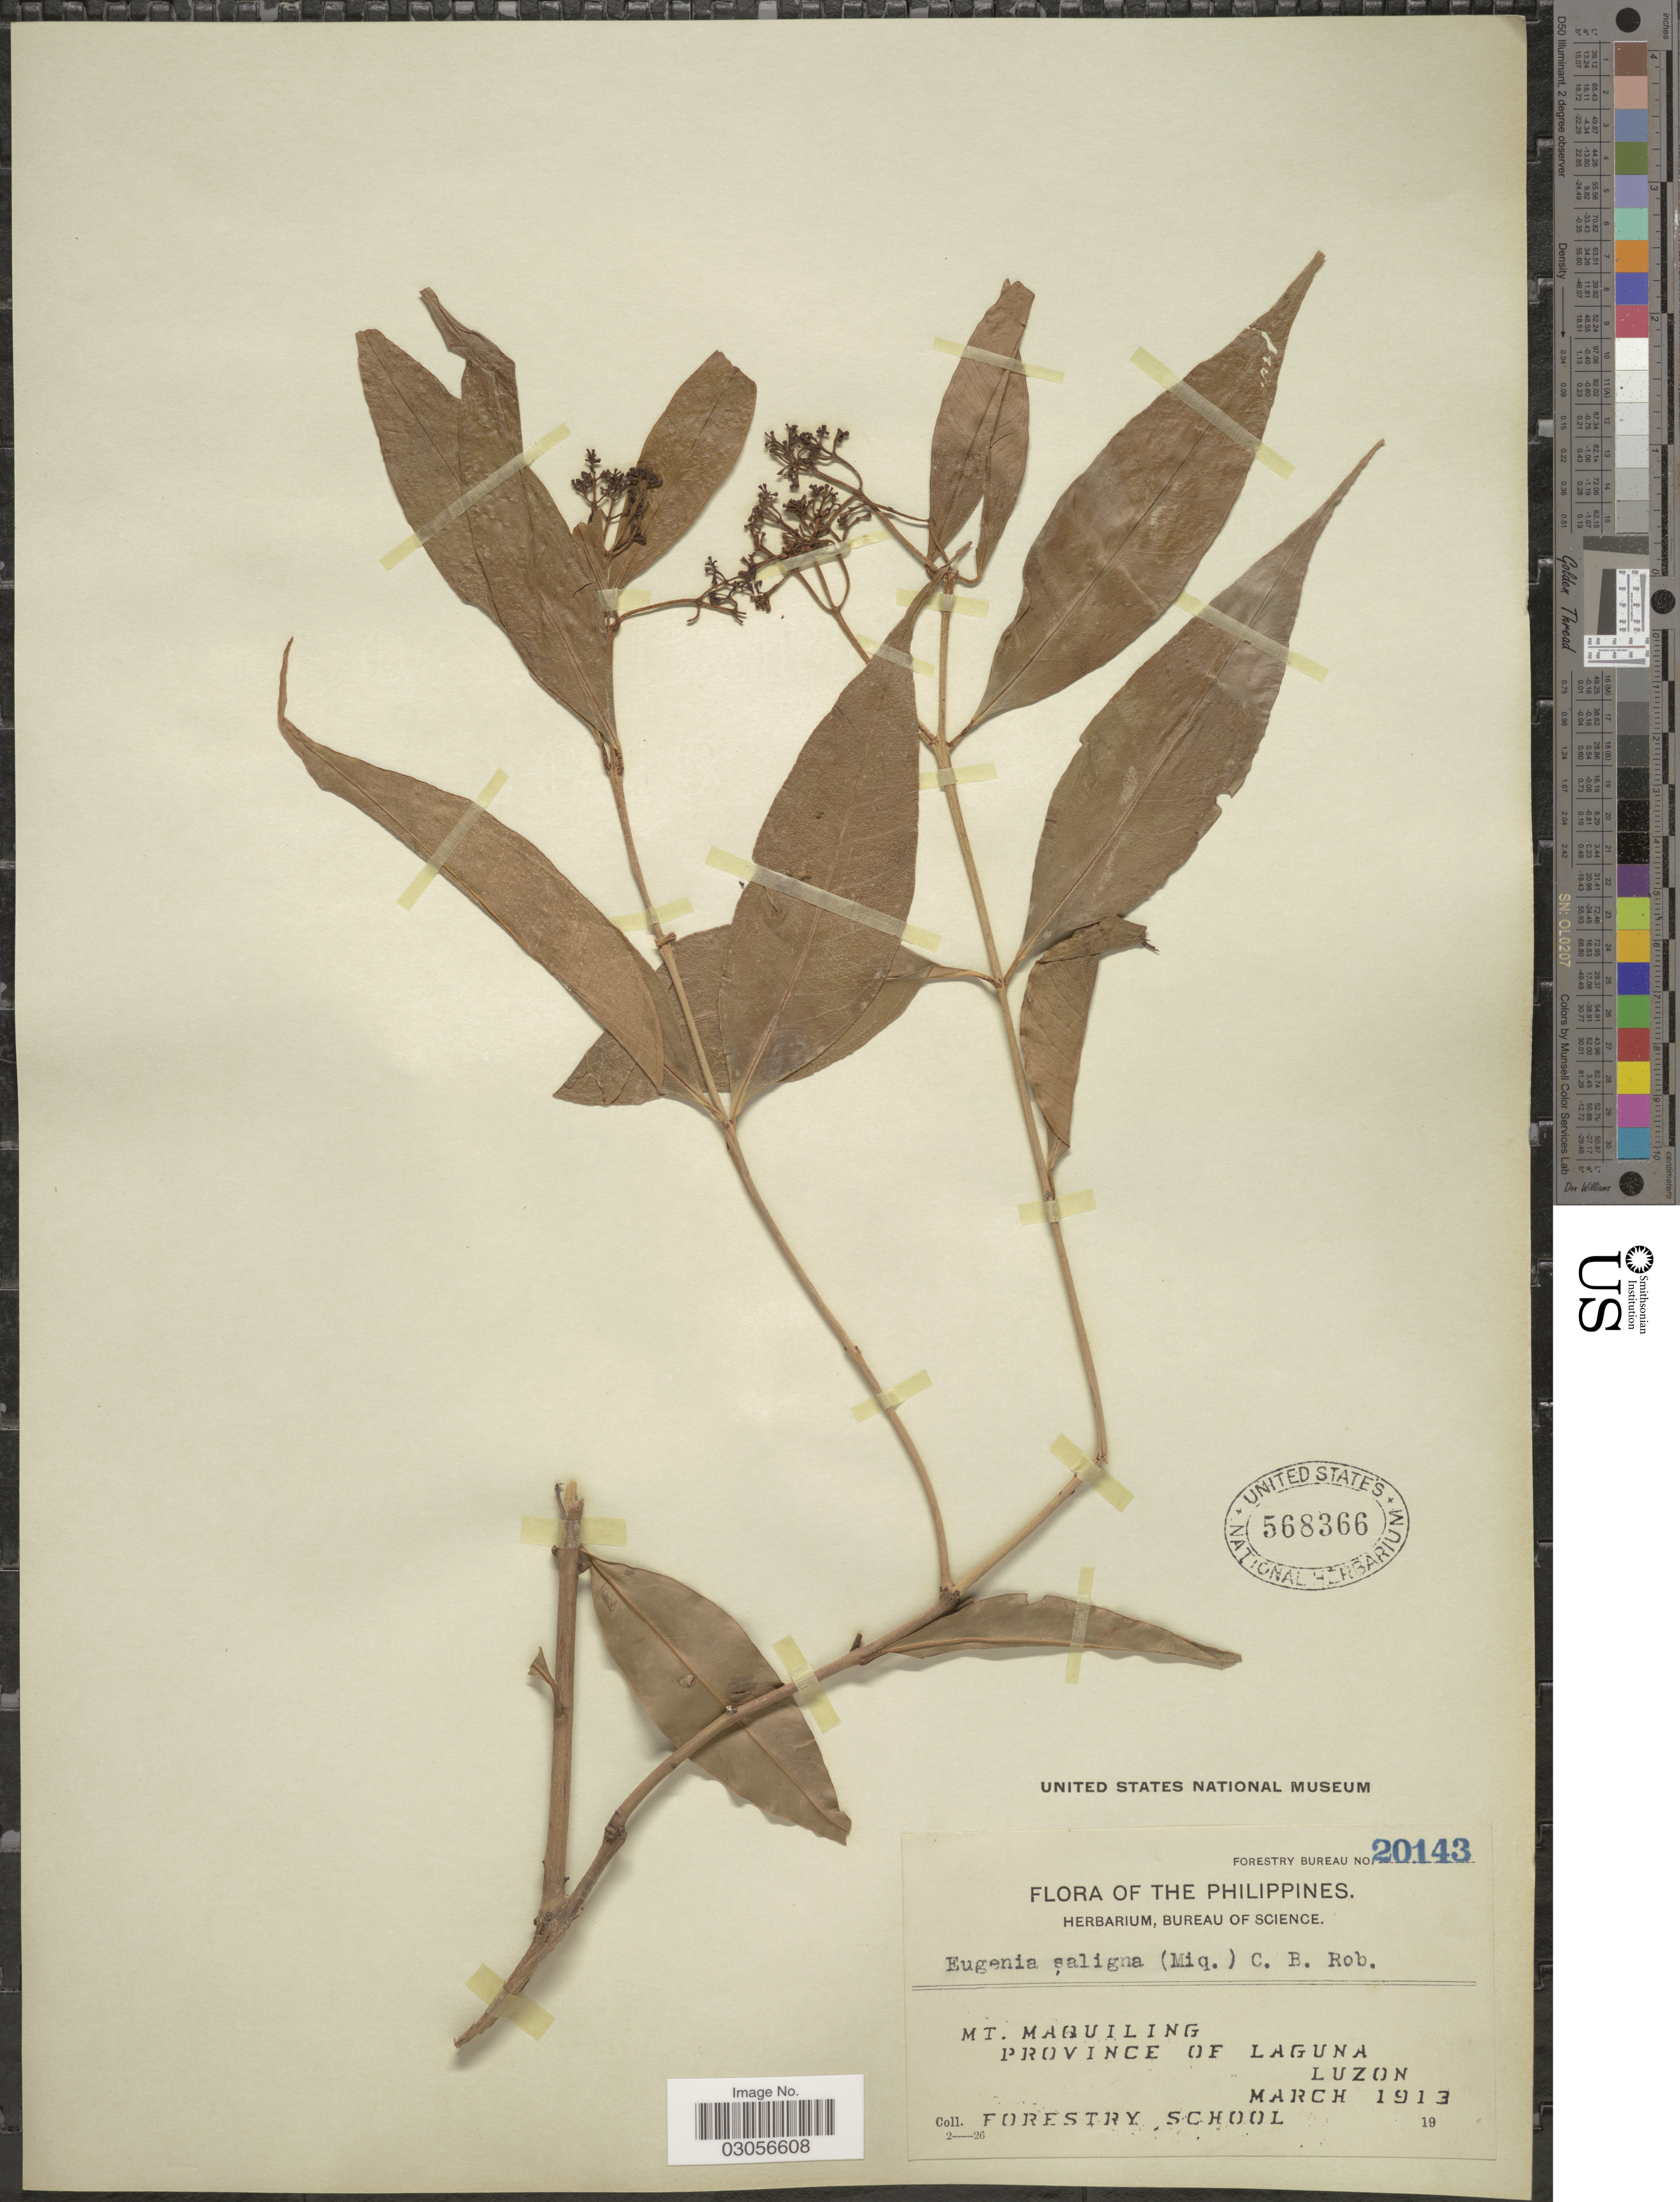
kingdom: Plantae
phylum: Tracheophyta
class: Magnoliopsida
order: Myrtales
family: Myrtaceae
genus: Syzygium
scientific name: Syzygium sp.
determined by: Strong, M. T., (US), Smithsonian Institution - National Museum of Natural History (UNITED STATES)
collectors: Forestry School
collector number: Forestry Bureau 20143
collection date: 1913-03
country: Philippines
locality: Mt. Maquiling. Province of Laguna. Luzon.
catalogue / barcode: US 568366